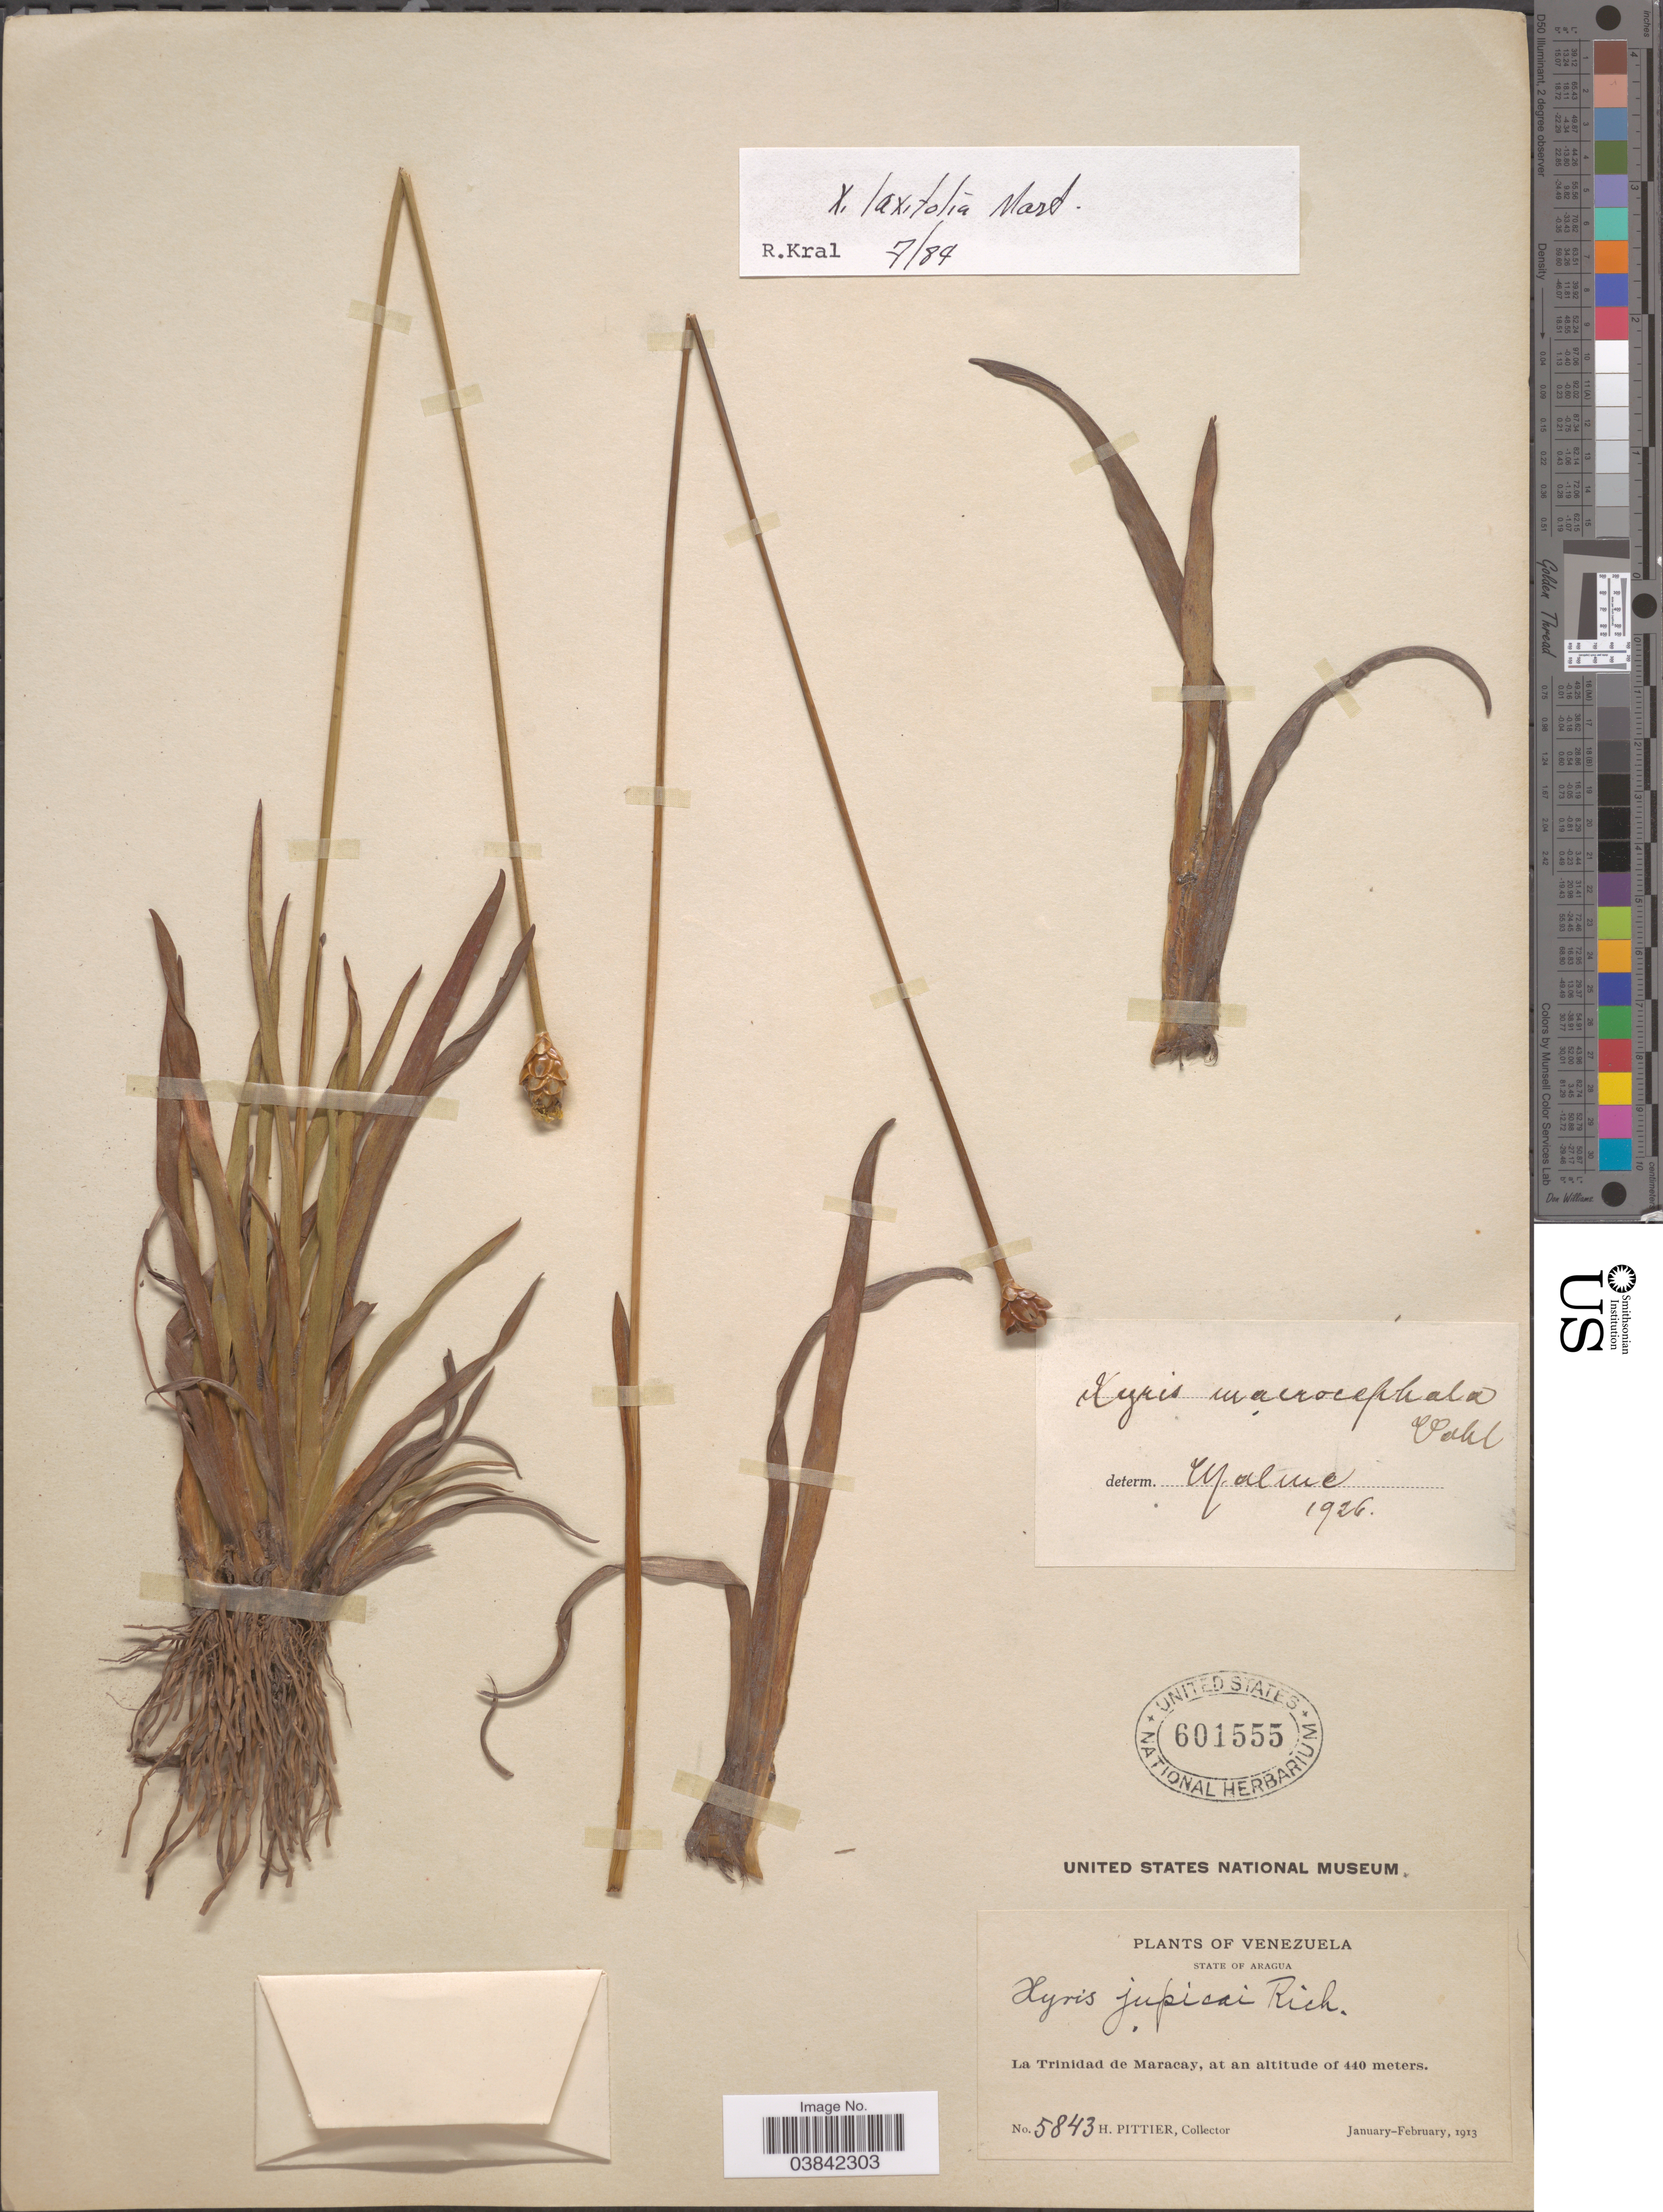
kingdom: Plantae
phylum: Tracheophyta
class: Liliopsida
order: Poales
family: Xyridaceae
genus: Xyris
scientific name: Xyris laxifolia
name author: Mart.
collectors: H. F. Pittier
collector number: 5843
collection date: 1913-01/1913-02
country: Venezuela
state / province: Aragua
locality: La Trinidad de Maracay.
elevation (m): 440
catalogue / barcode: US 601555